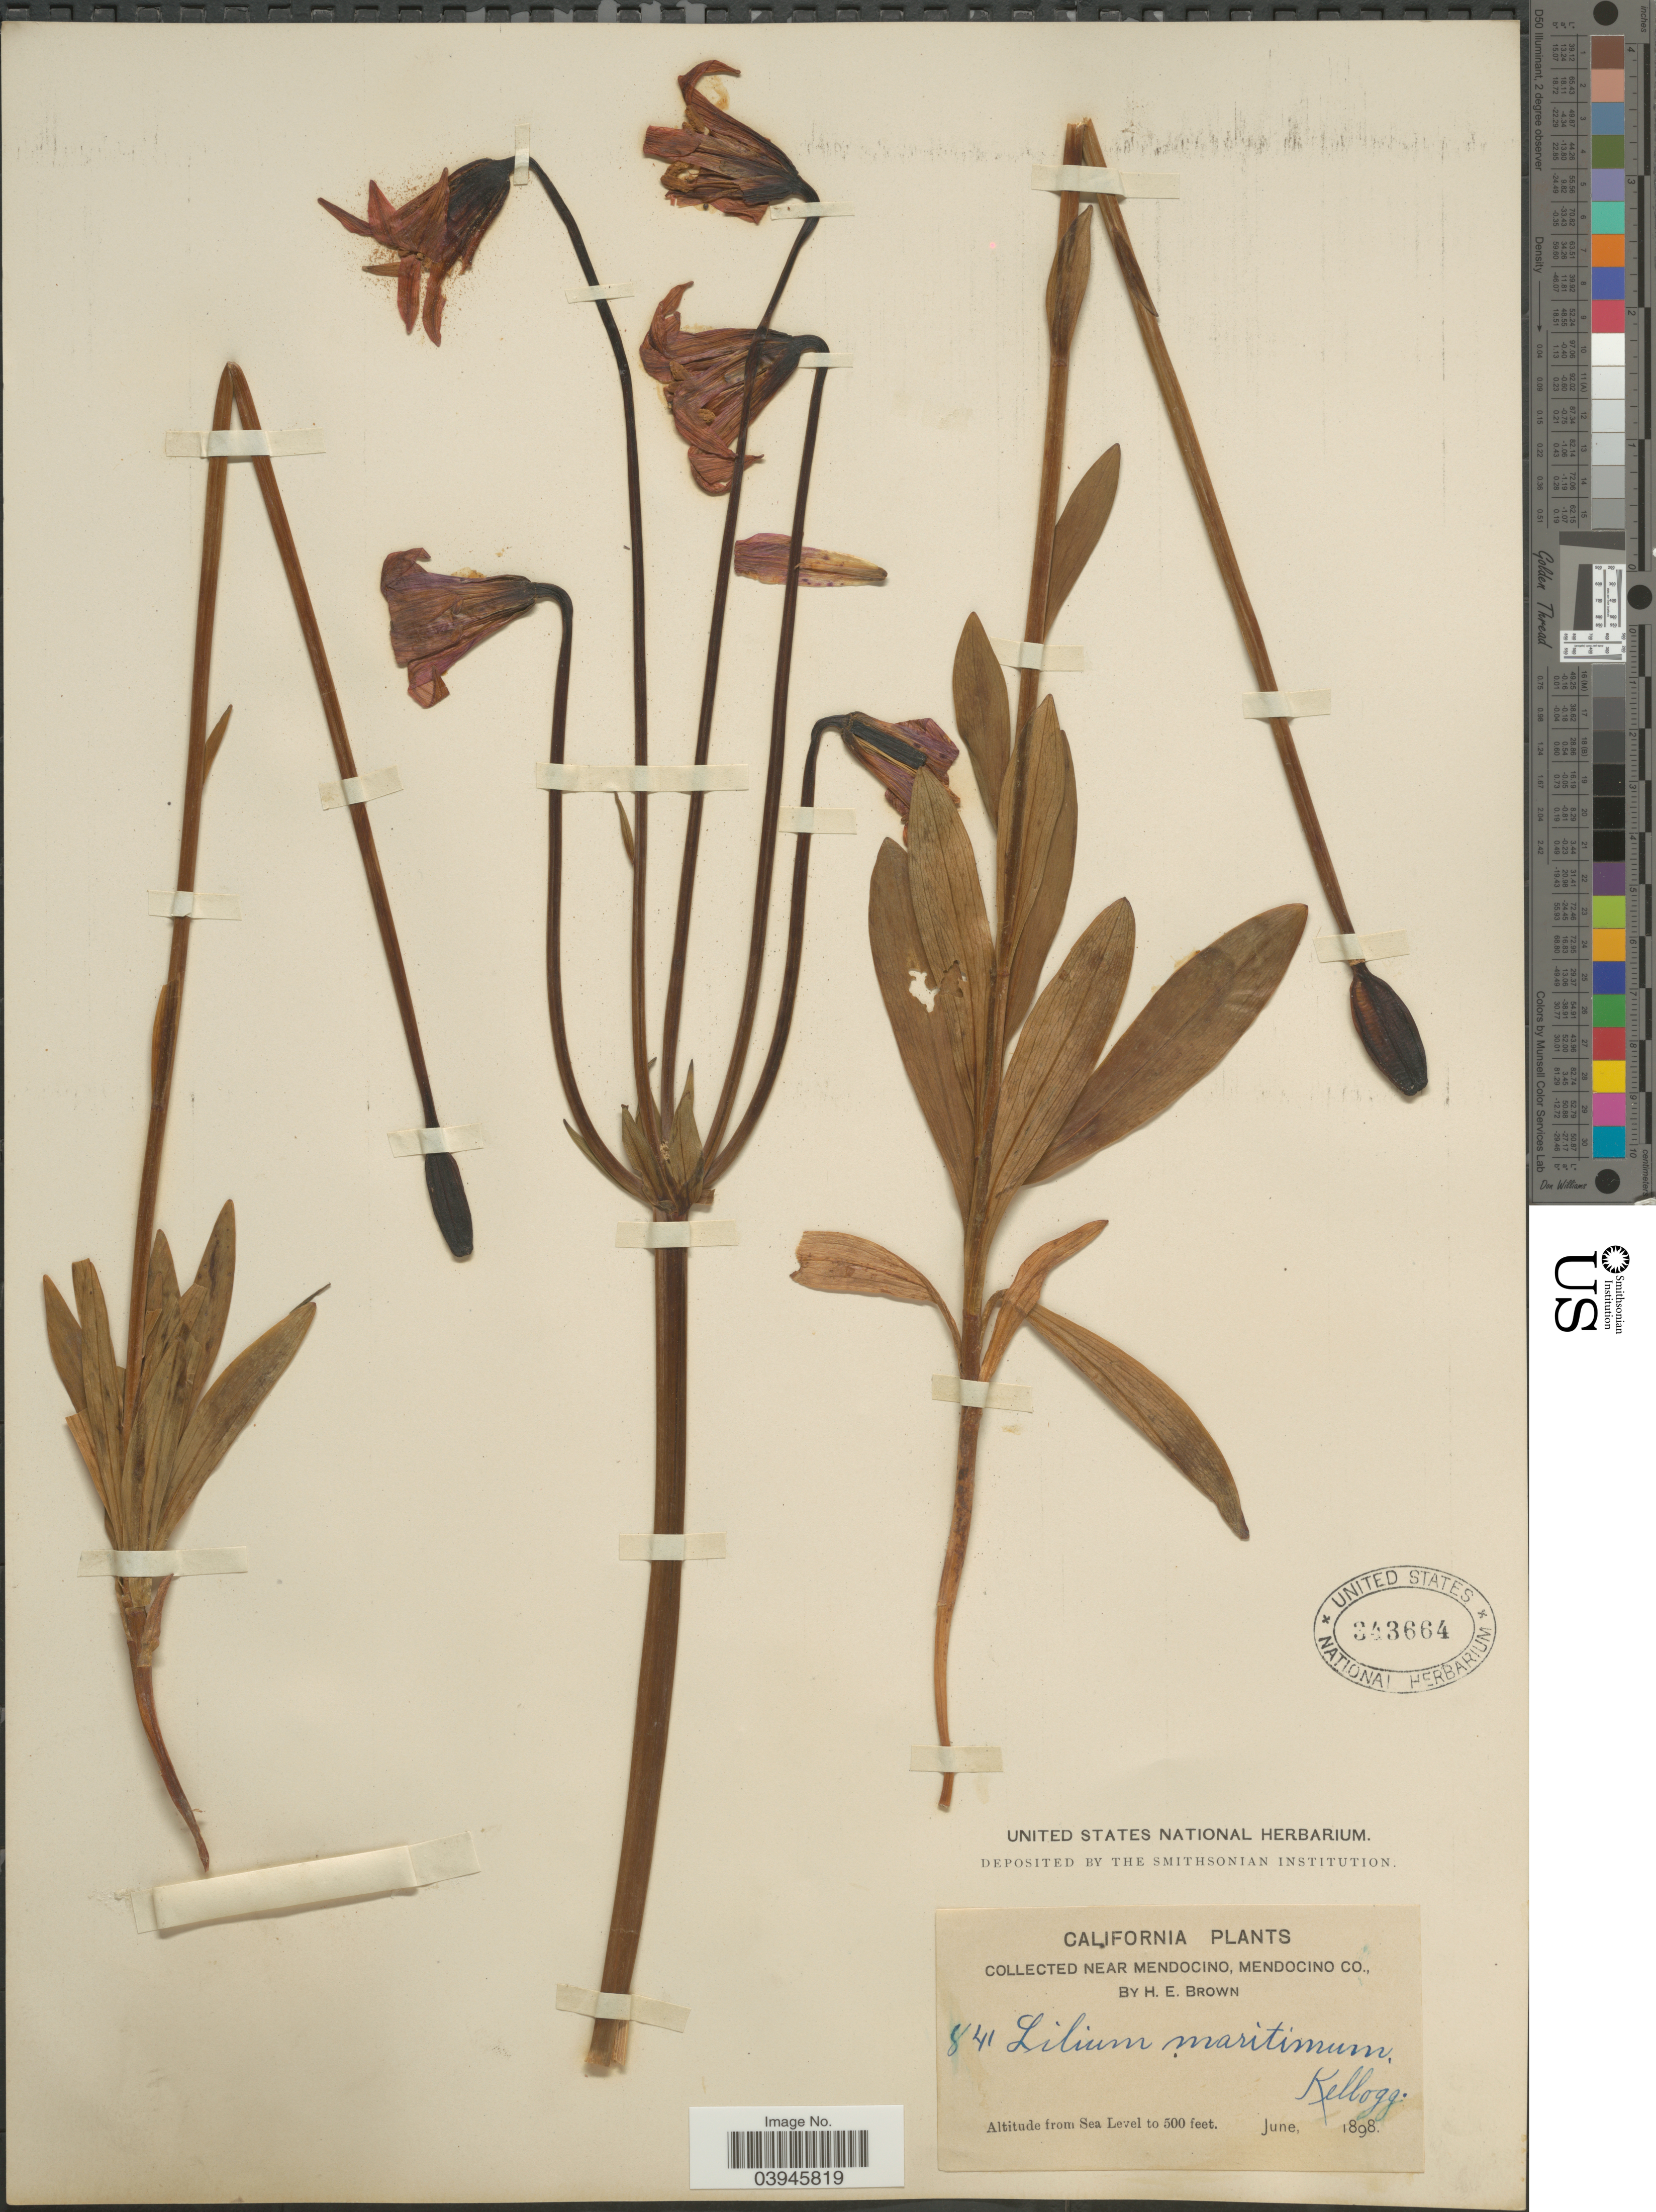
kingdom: Plantae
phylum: Tracheophyta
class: Liliopsida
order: Liliales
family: Liliaceae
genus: Lilium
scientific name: Lilium maritimum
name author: Kellogg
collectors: H. E. Brown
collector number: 841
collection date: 1898-06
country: United States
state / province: California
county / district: Mendocino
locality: Near Mendocino, Mendocino Co.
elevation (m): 0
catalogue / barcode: US 343664